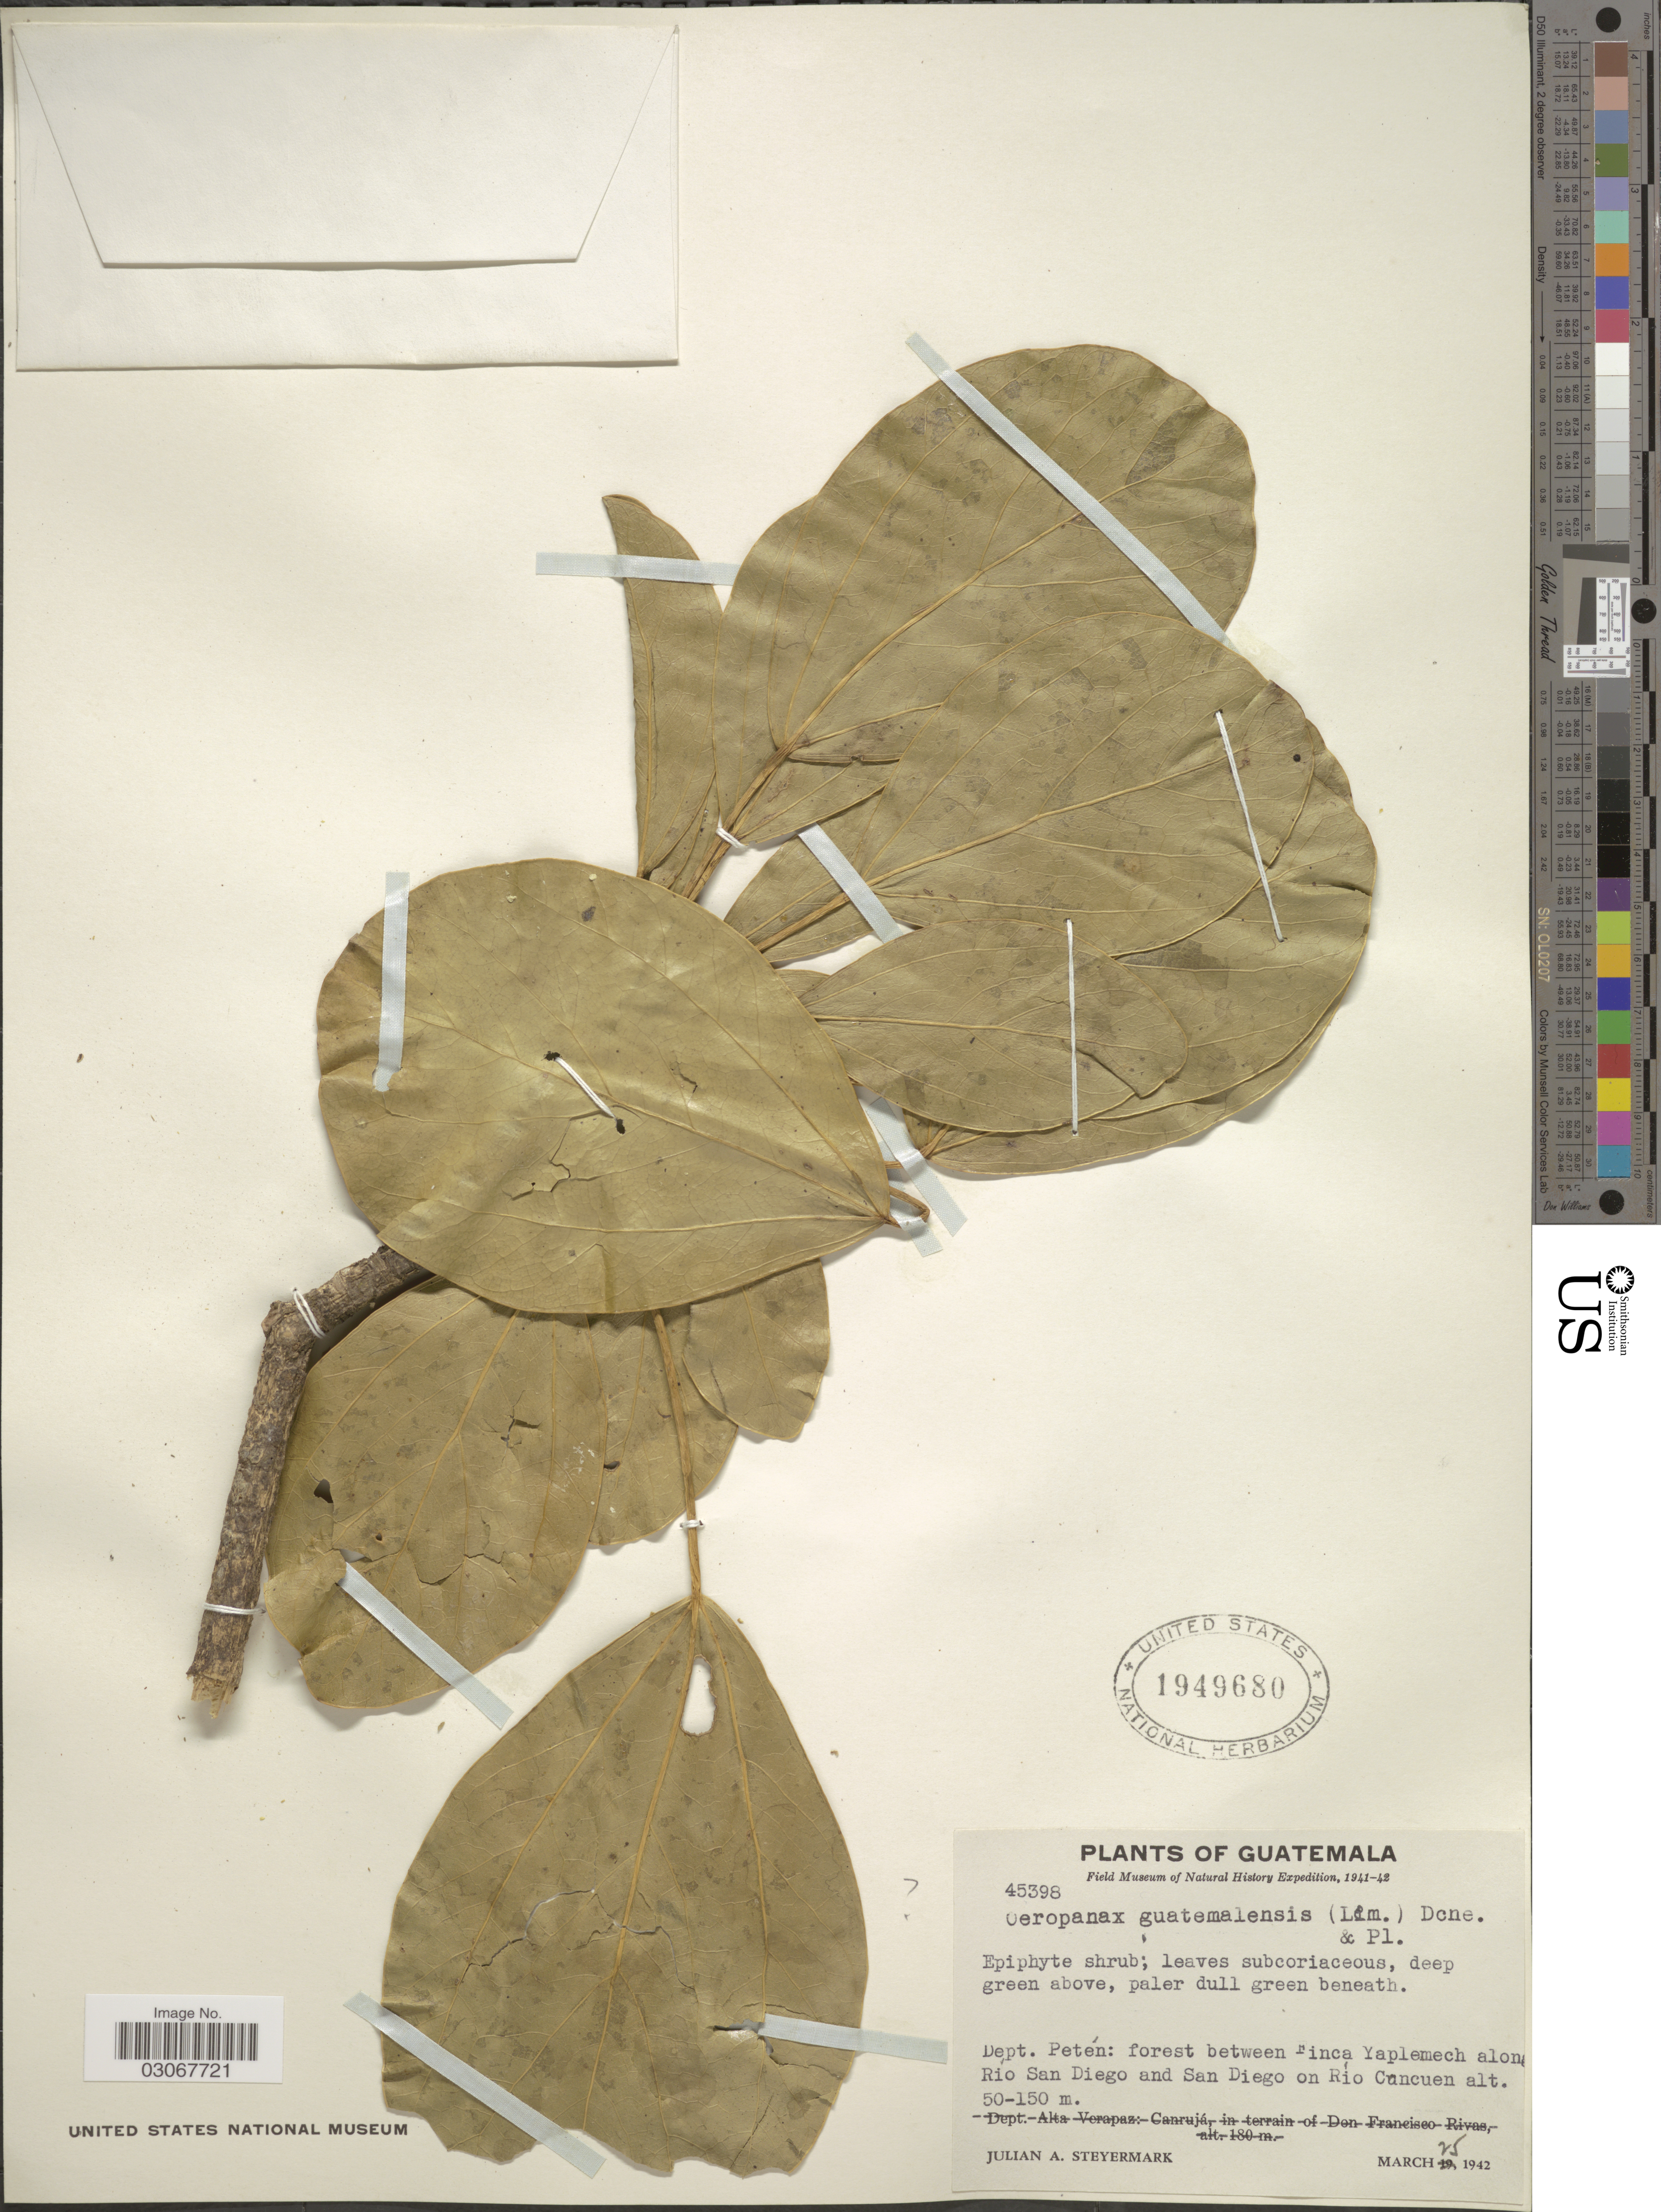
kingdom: Plantae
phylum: Tracheophyta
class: Magnoliopsida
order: Apiales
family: Araliaceae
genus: Oreopanax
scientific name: Oreopanax sp.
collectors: J. Steyermark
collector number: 45398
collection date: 1942-03-25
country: Guatemala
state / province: El Petén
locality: Dept. Petén: forest between Finca Yaplemech along Río San Diego and San Diego on Río Cancuen.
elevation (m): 50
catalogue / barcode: US 1949680